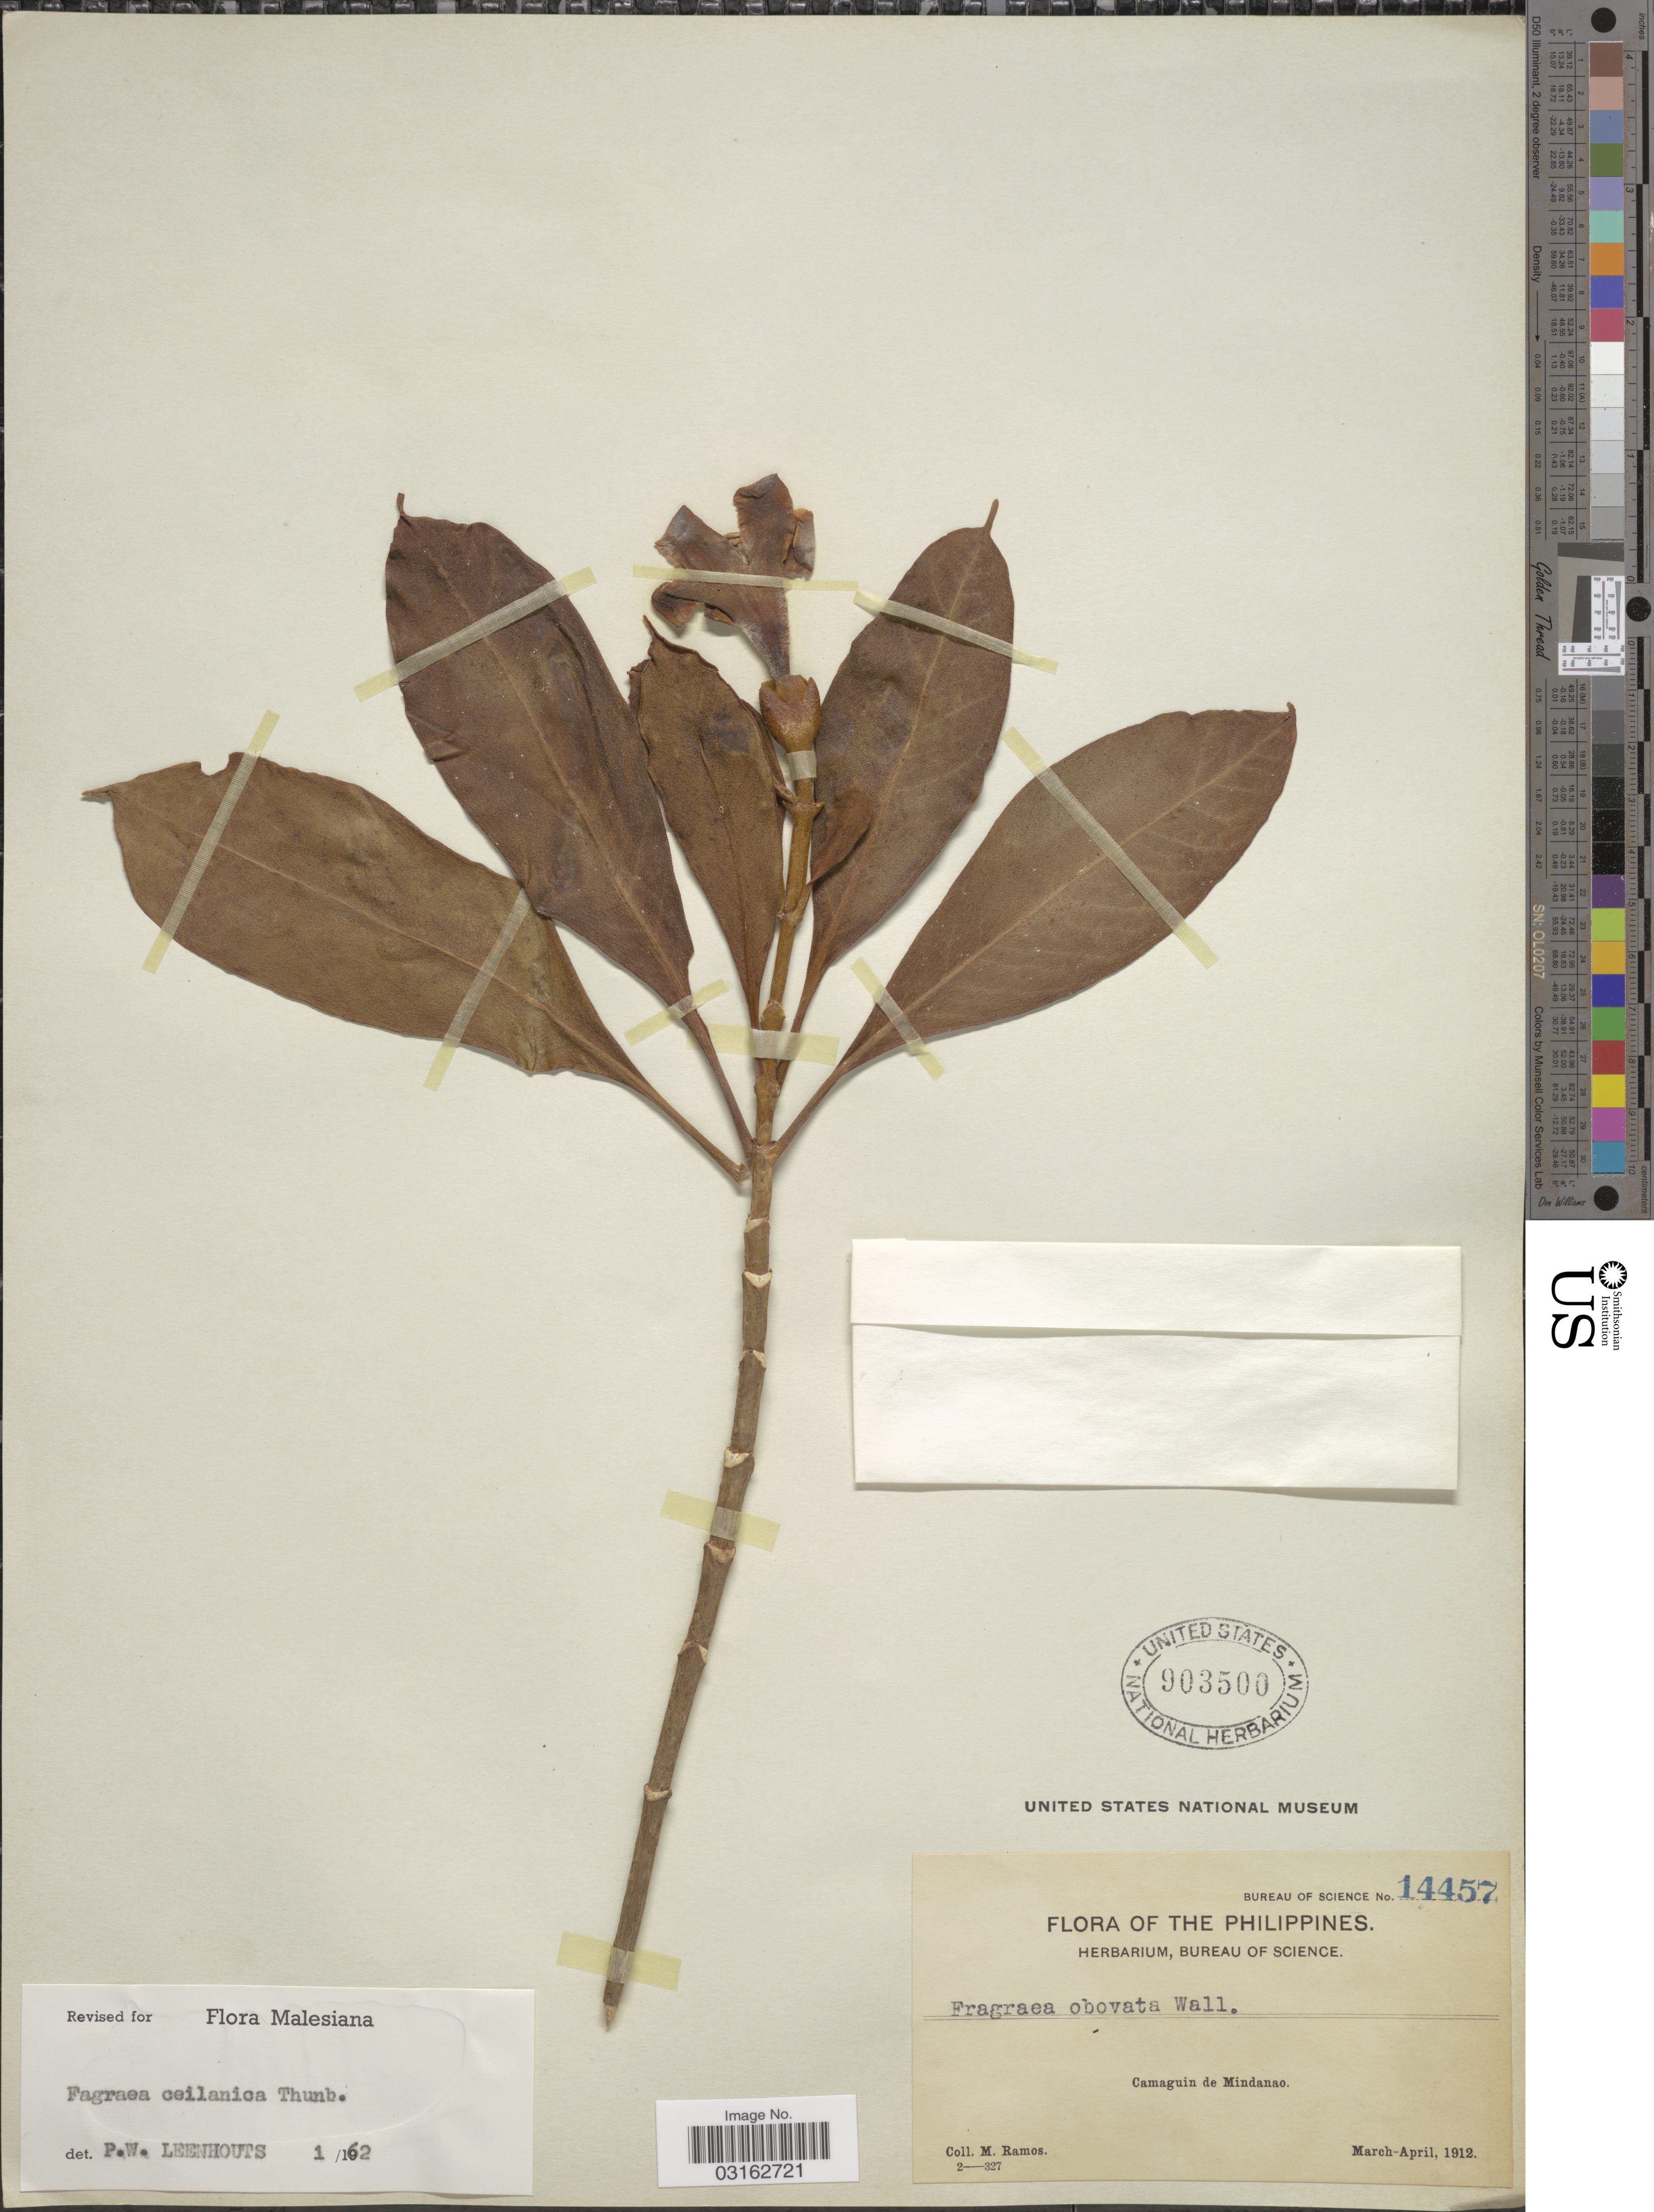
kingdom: Plantae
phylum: Tracheophyta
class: Magnoliopsida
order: Gentianales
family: Gentianaceae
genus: Fagraea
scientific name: Fagraea ceilanica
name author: Thunb.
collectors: M. Ramos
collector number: Bureau of Science 14457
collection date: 1912-03/1912-04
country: Philippines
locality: Camaguin de Mindanao.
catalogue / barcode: US 903500